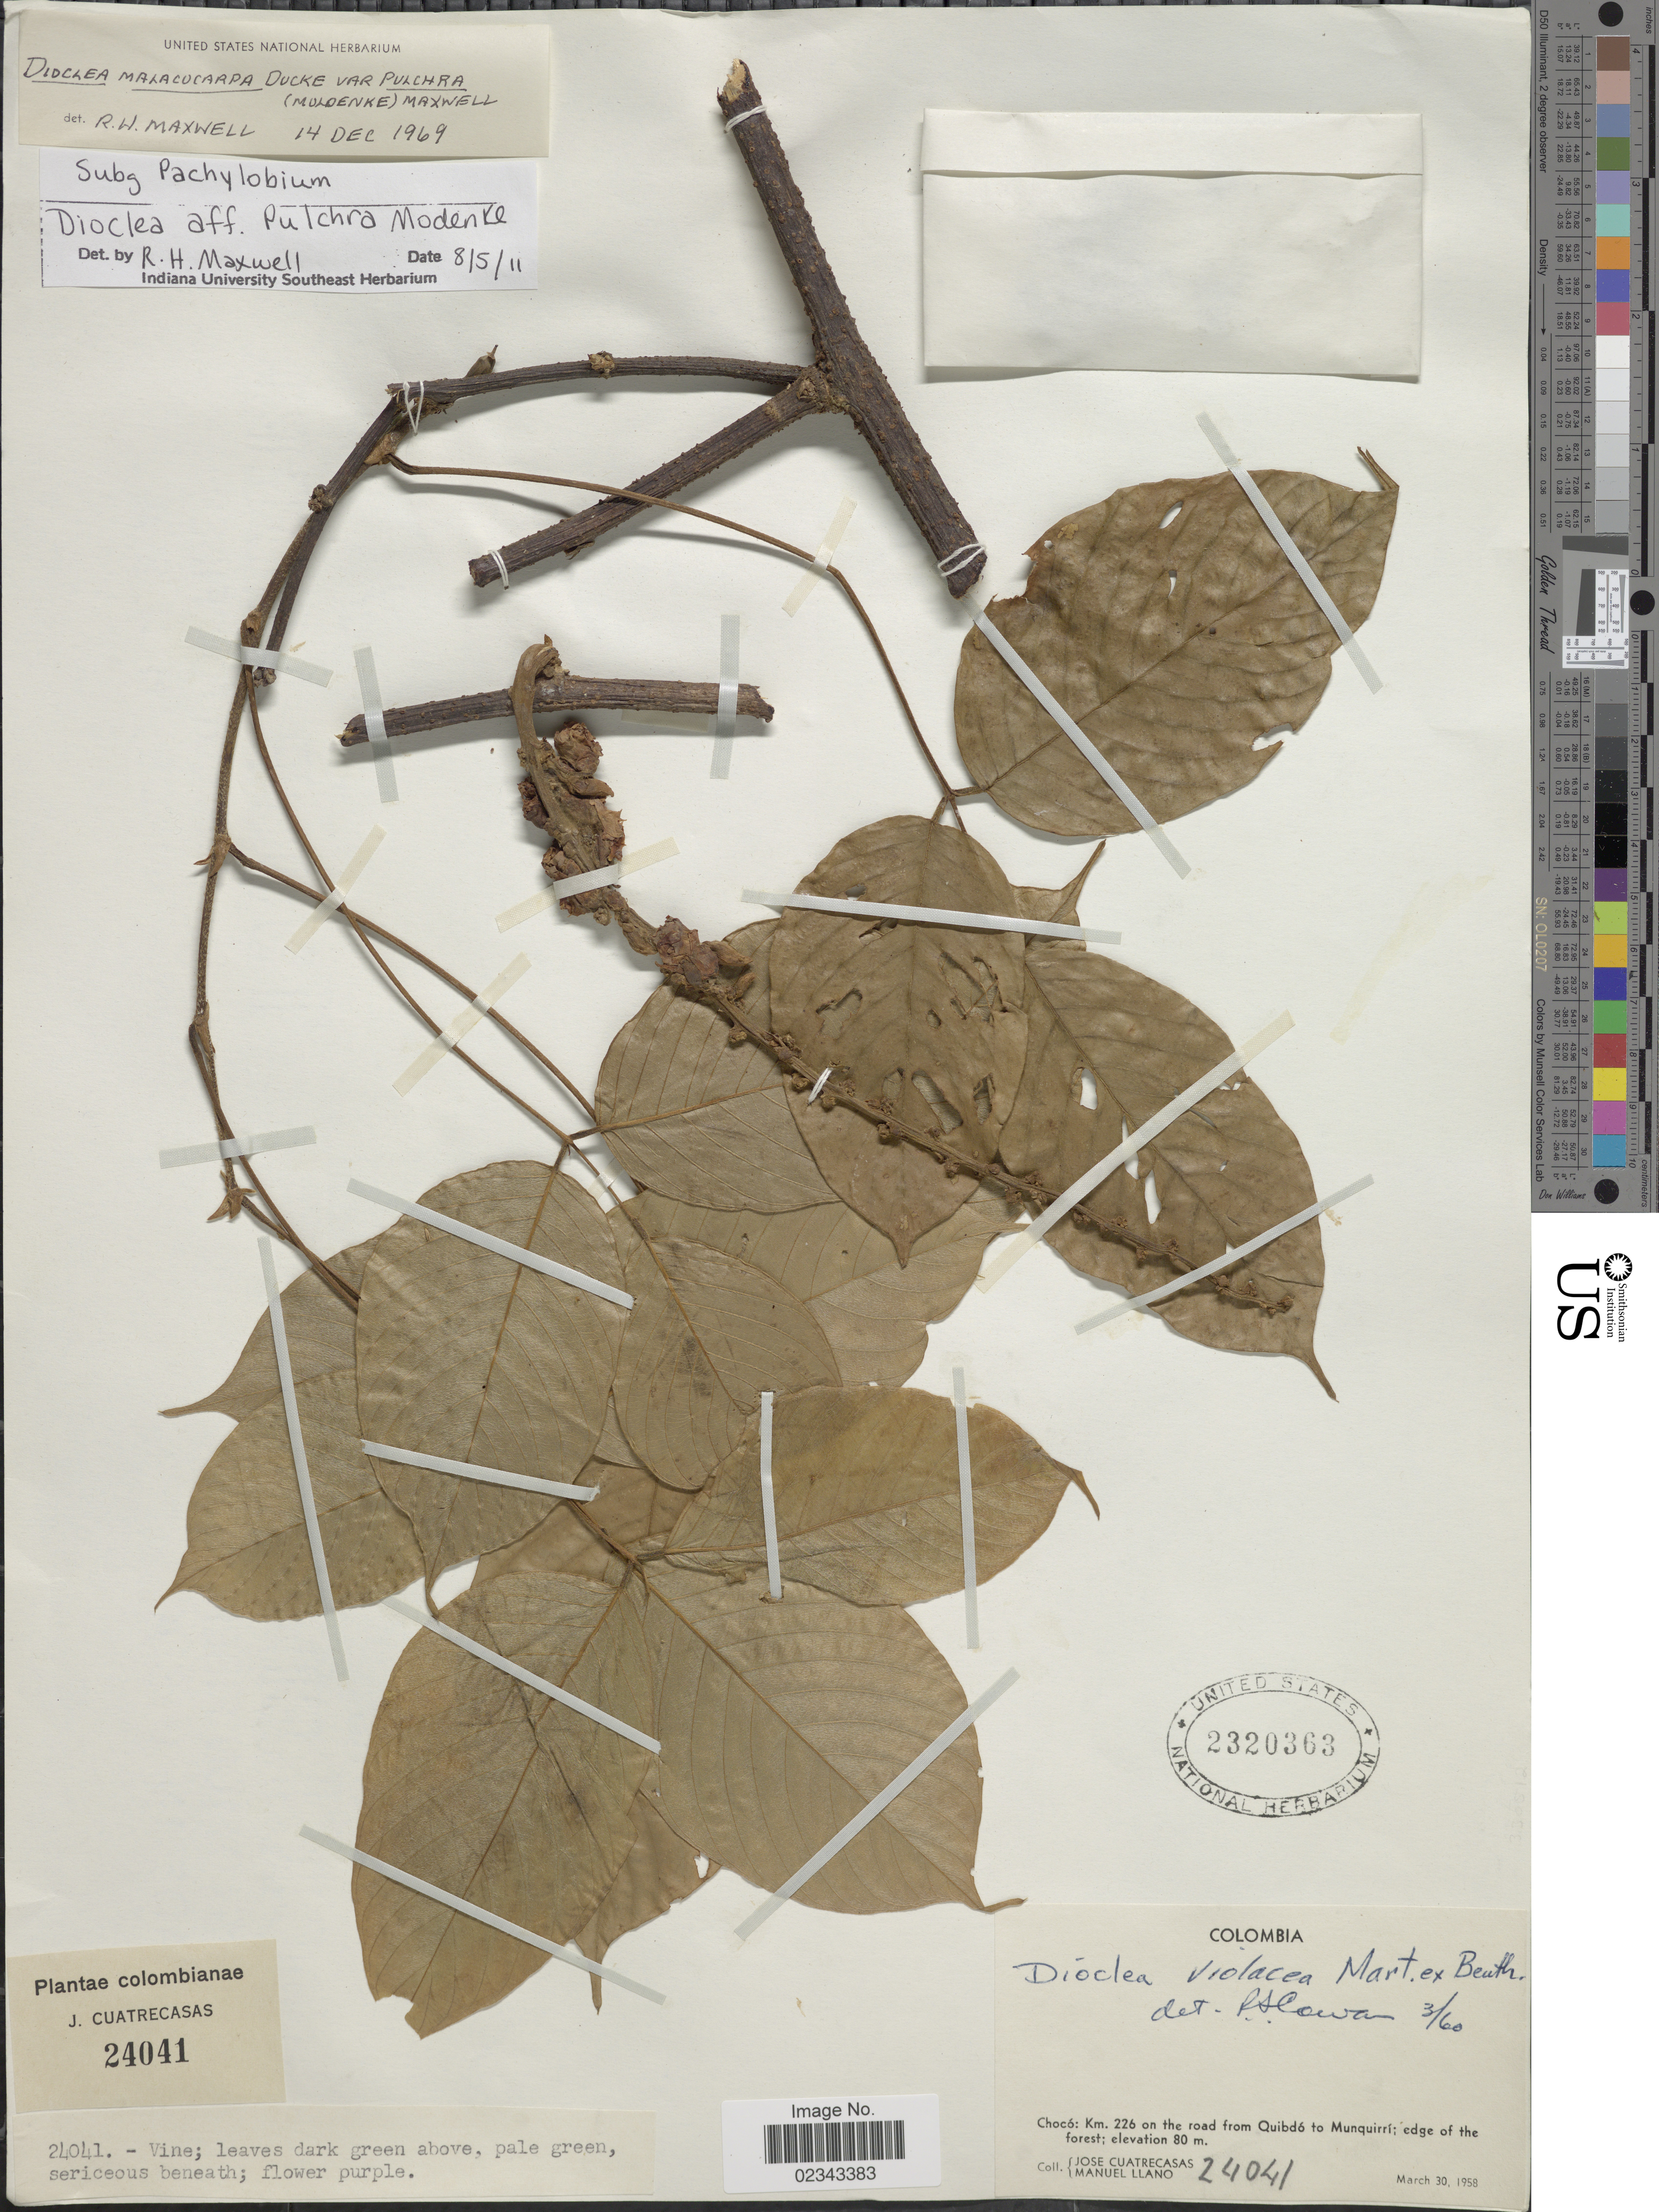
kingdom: Plantae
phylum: Tracheophyta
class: Magnoliopsida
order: Fabales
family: Fabaceae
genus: Dioclea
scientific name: Dioclea sp.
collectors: J. Cuatrecasas & M. Llano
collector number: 24041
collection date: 1958-03-30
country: Colombia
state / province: Chocó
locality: Km 226 on the road from Quibdó to Munquirrí; edge of the forest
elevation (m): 80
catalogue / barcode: US 2320363